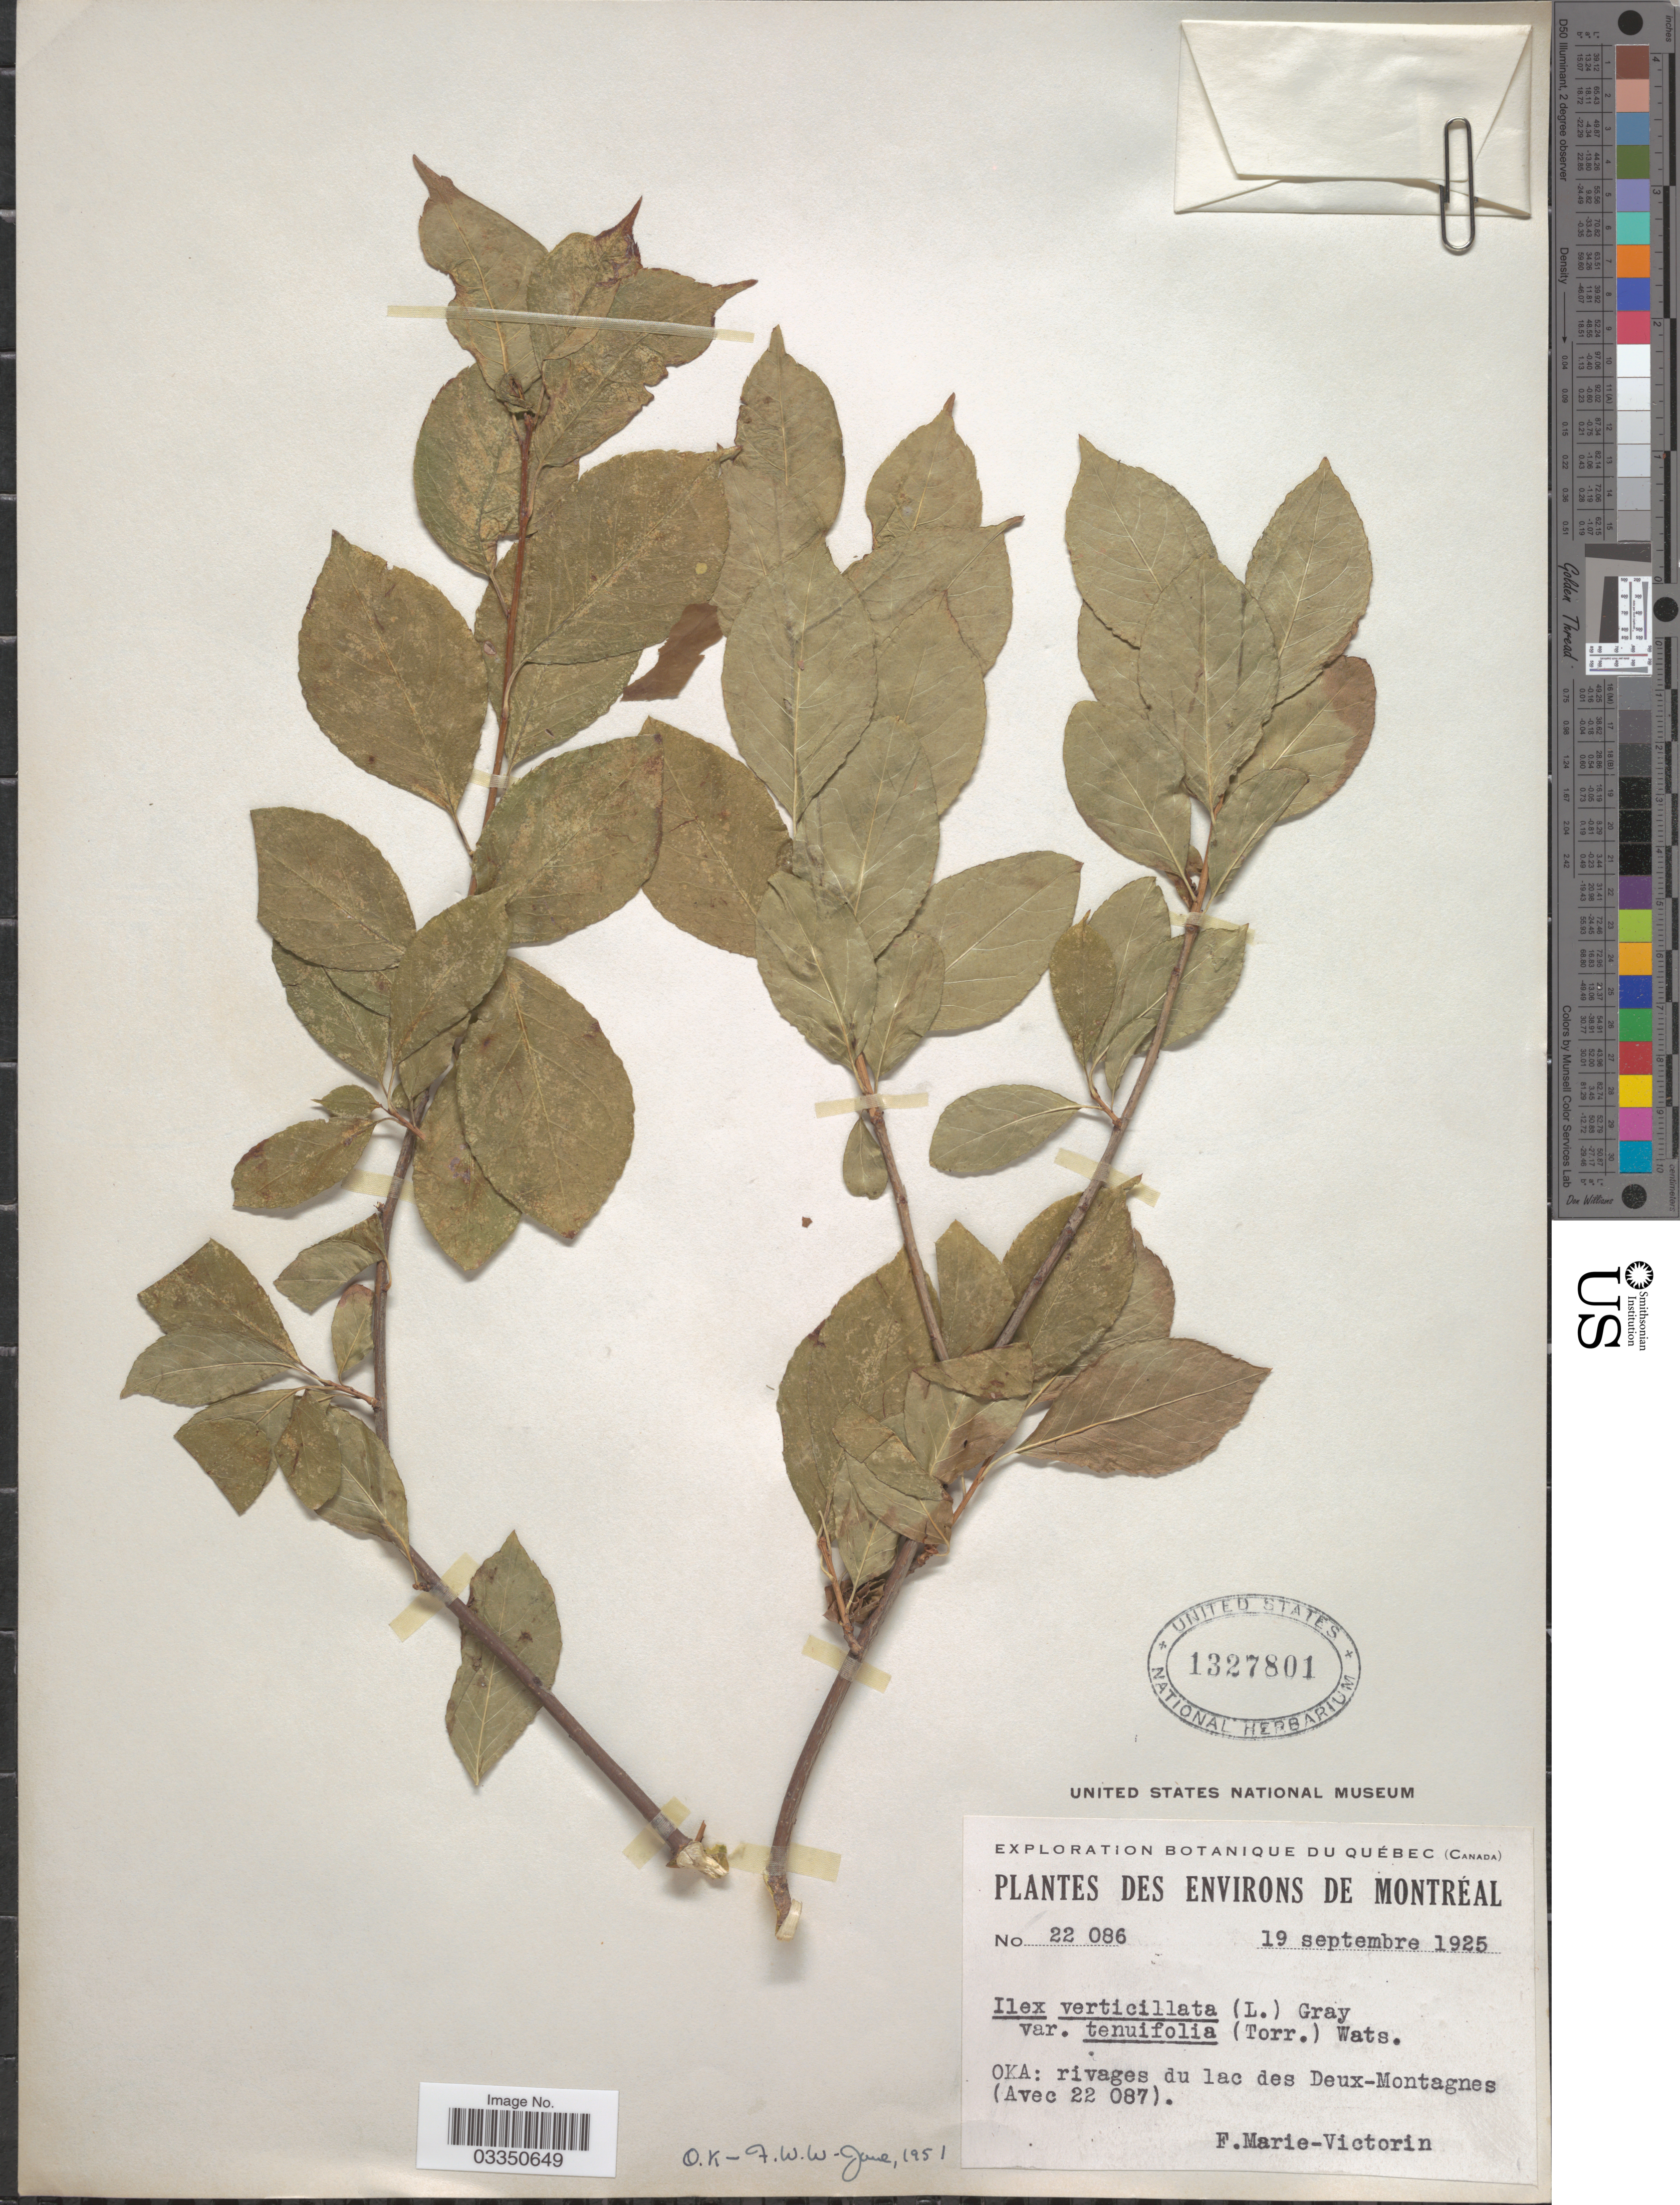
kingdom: Plantae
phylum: Tracheophyta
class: Magnoliopsida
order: Aquifoliales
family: Aquifoliaceae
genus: Ilex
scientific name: Ilex verticillata var. tenuifolia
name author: (Torr.) S. Watson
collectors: F. Marie-Victorin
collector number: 22086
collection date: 1925-09-19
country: Canada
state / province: Quebec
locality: Environs de Montréal. Oka: rivages du lac des Deux-Montagnes.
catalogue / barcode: US 1327801